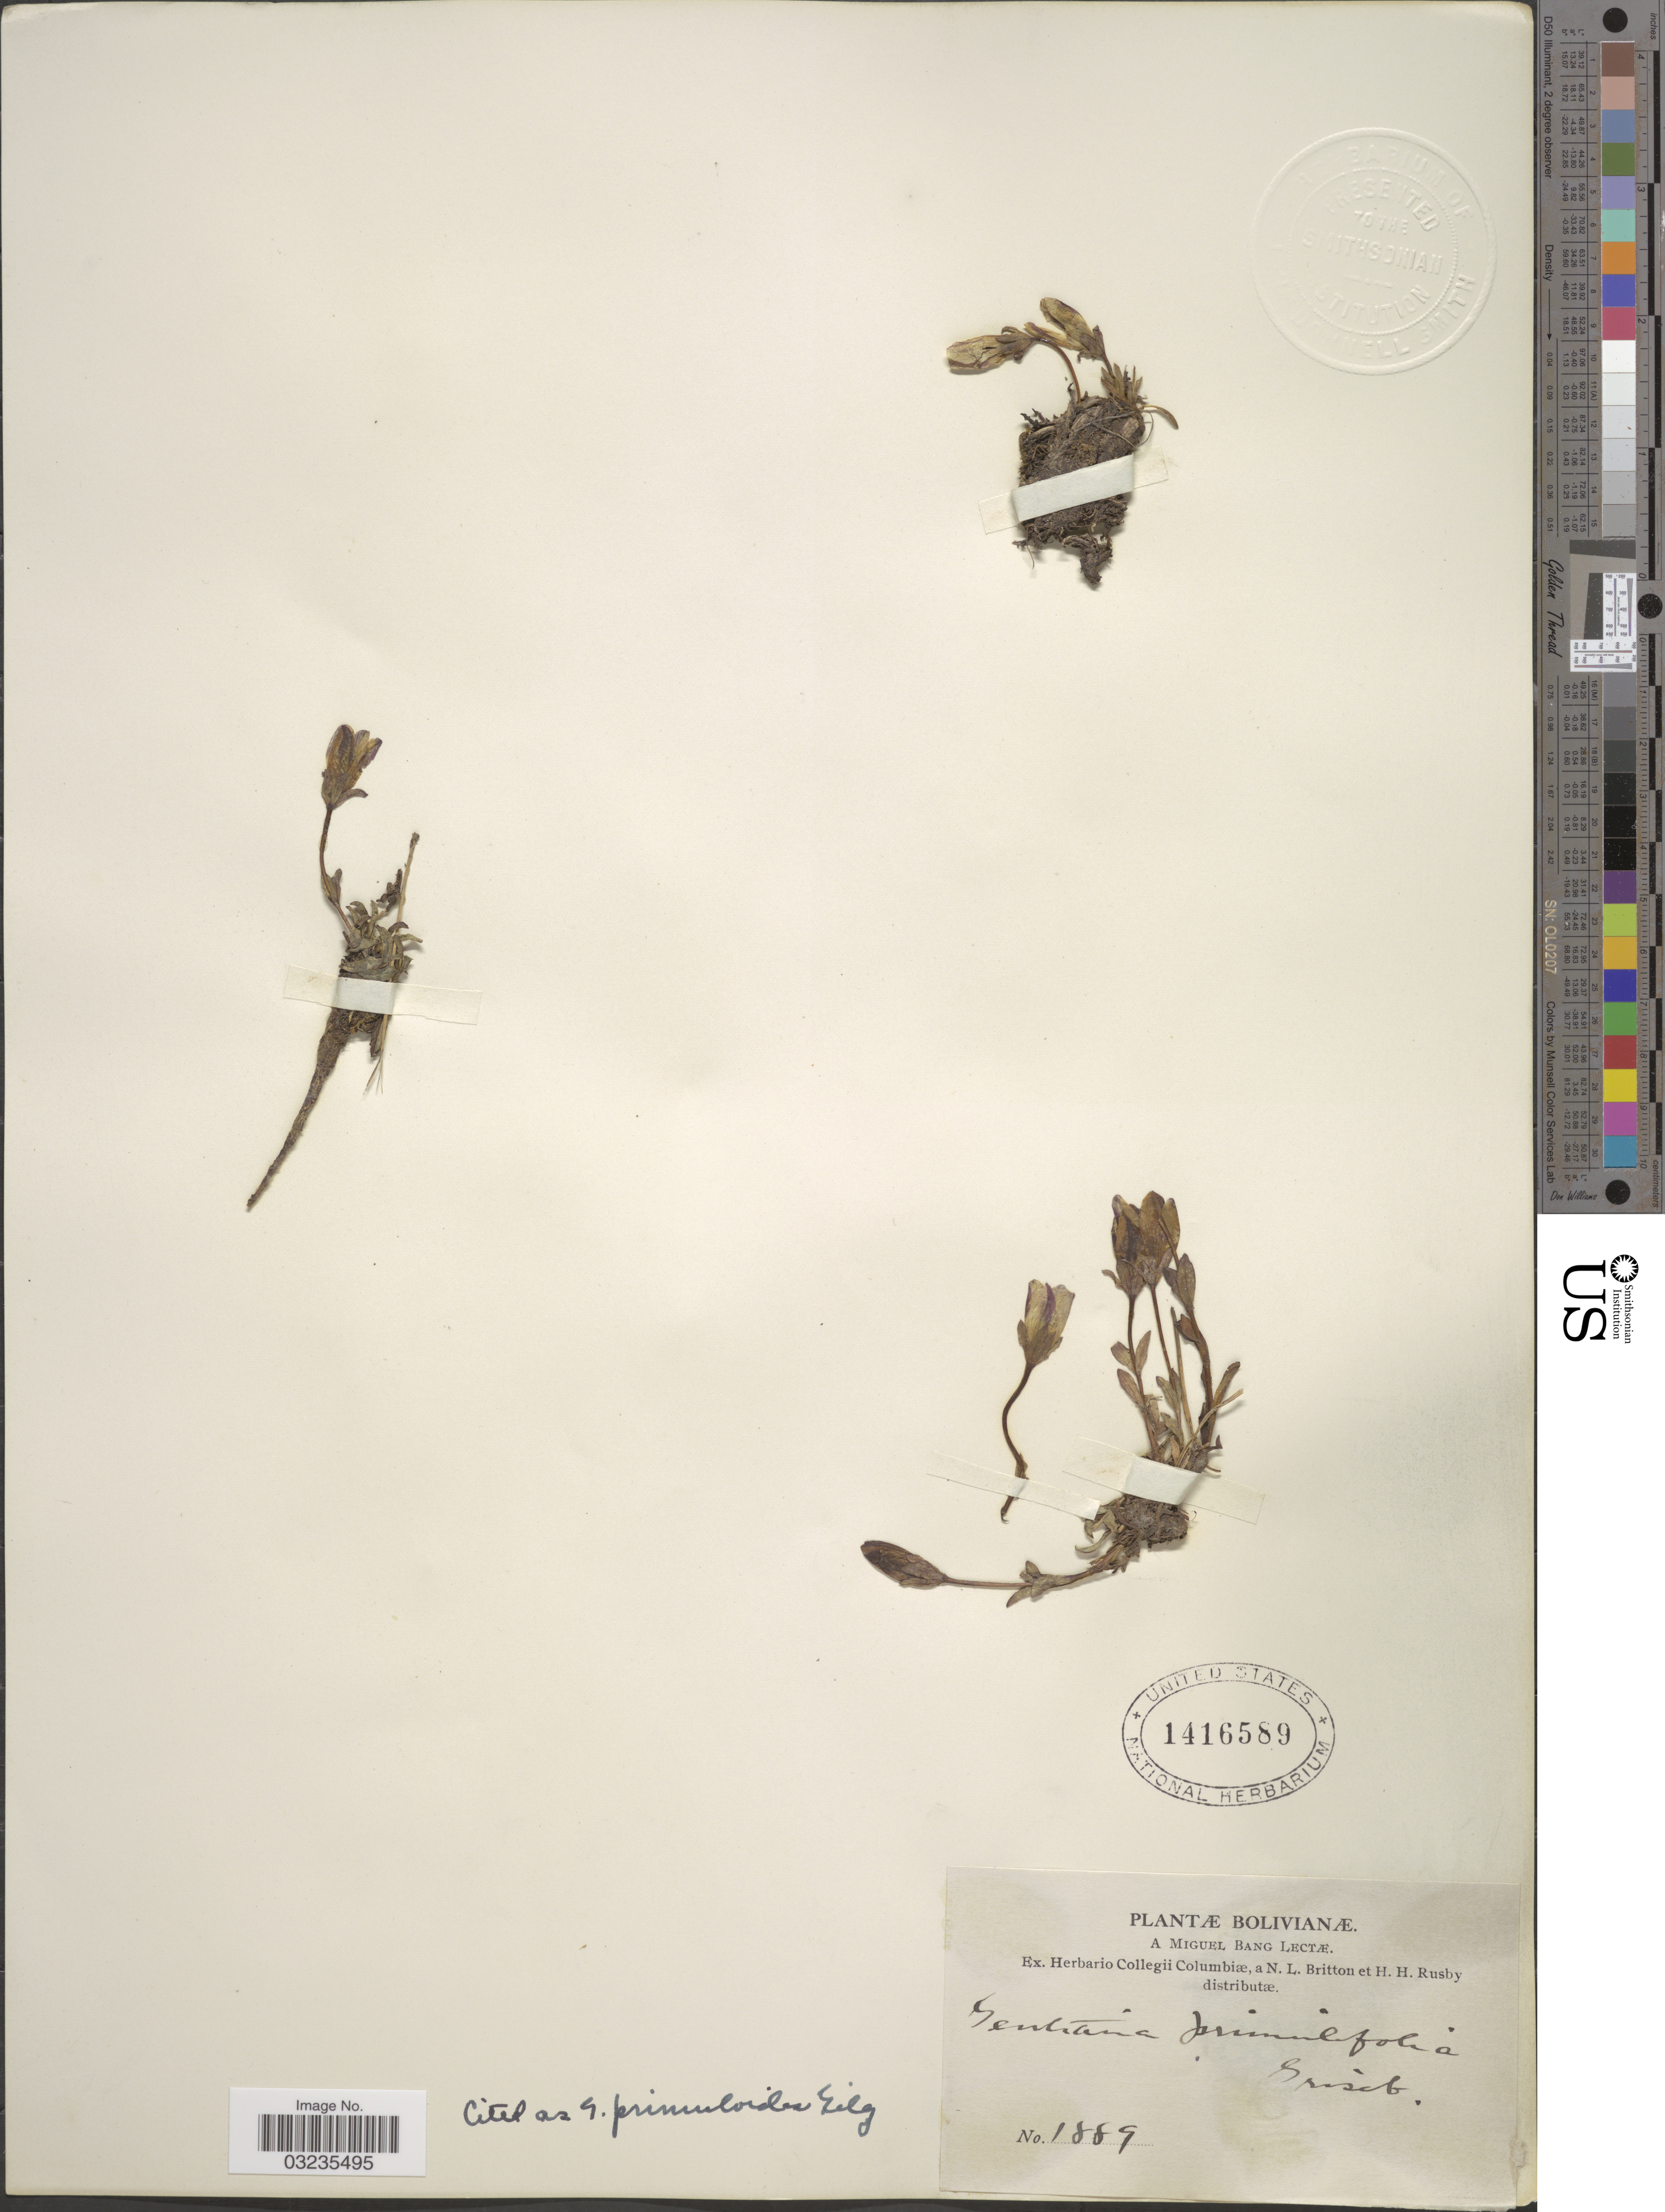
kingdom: Plantae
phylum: Tracheophyta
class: Magnoliopsida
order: Gentianales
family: Gentianaceae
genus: Gentiana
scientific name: Gentiana primuloides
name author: Gilg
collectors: M. Bang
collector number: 1889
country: Bolivia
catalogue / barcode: US 1416589